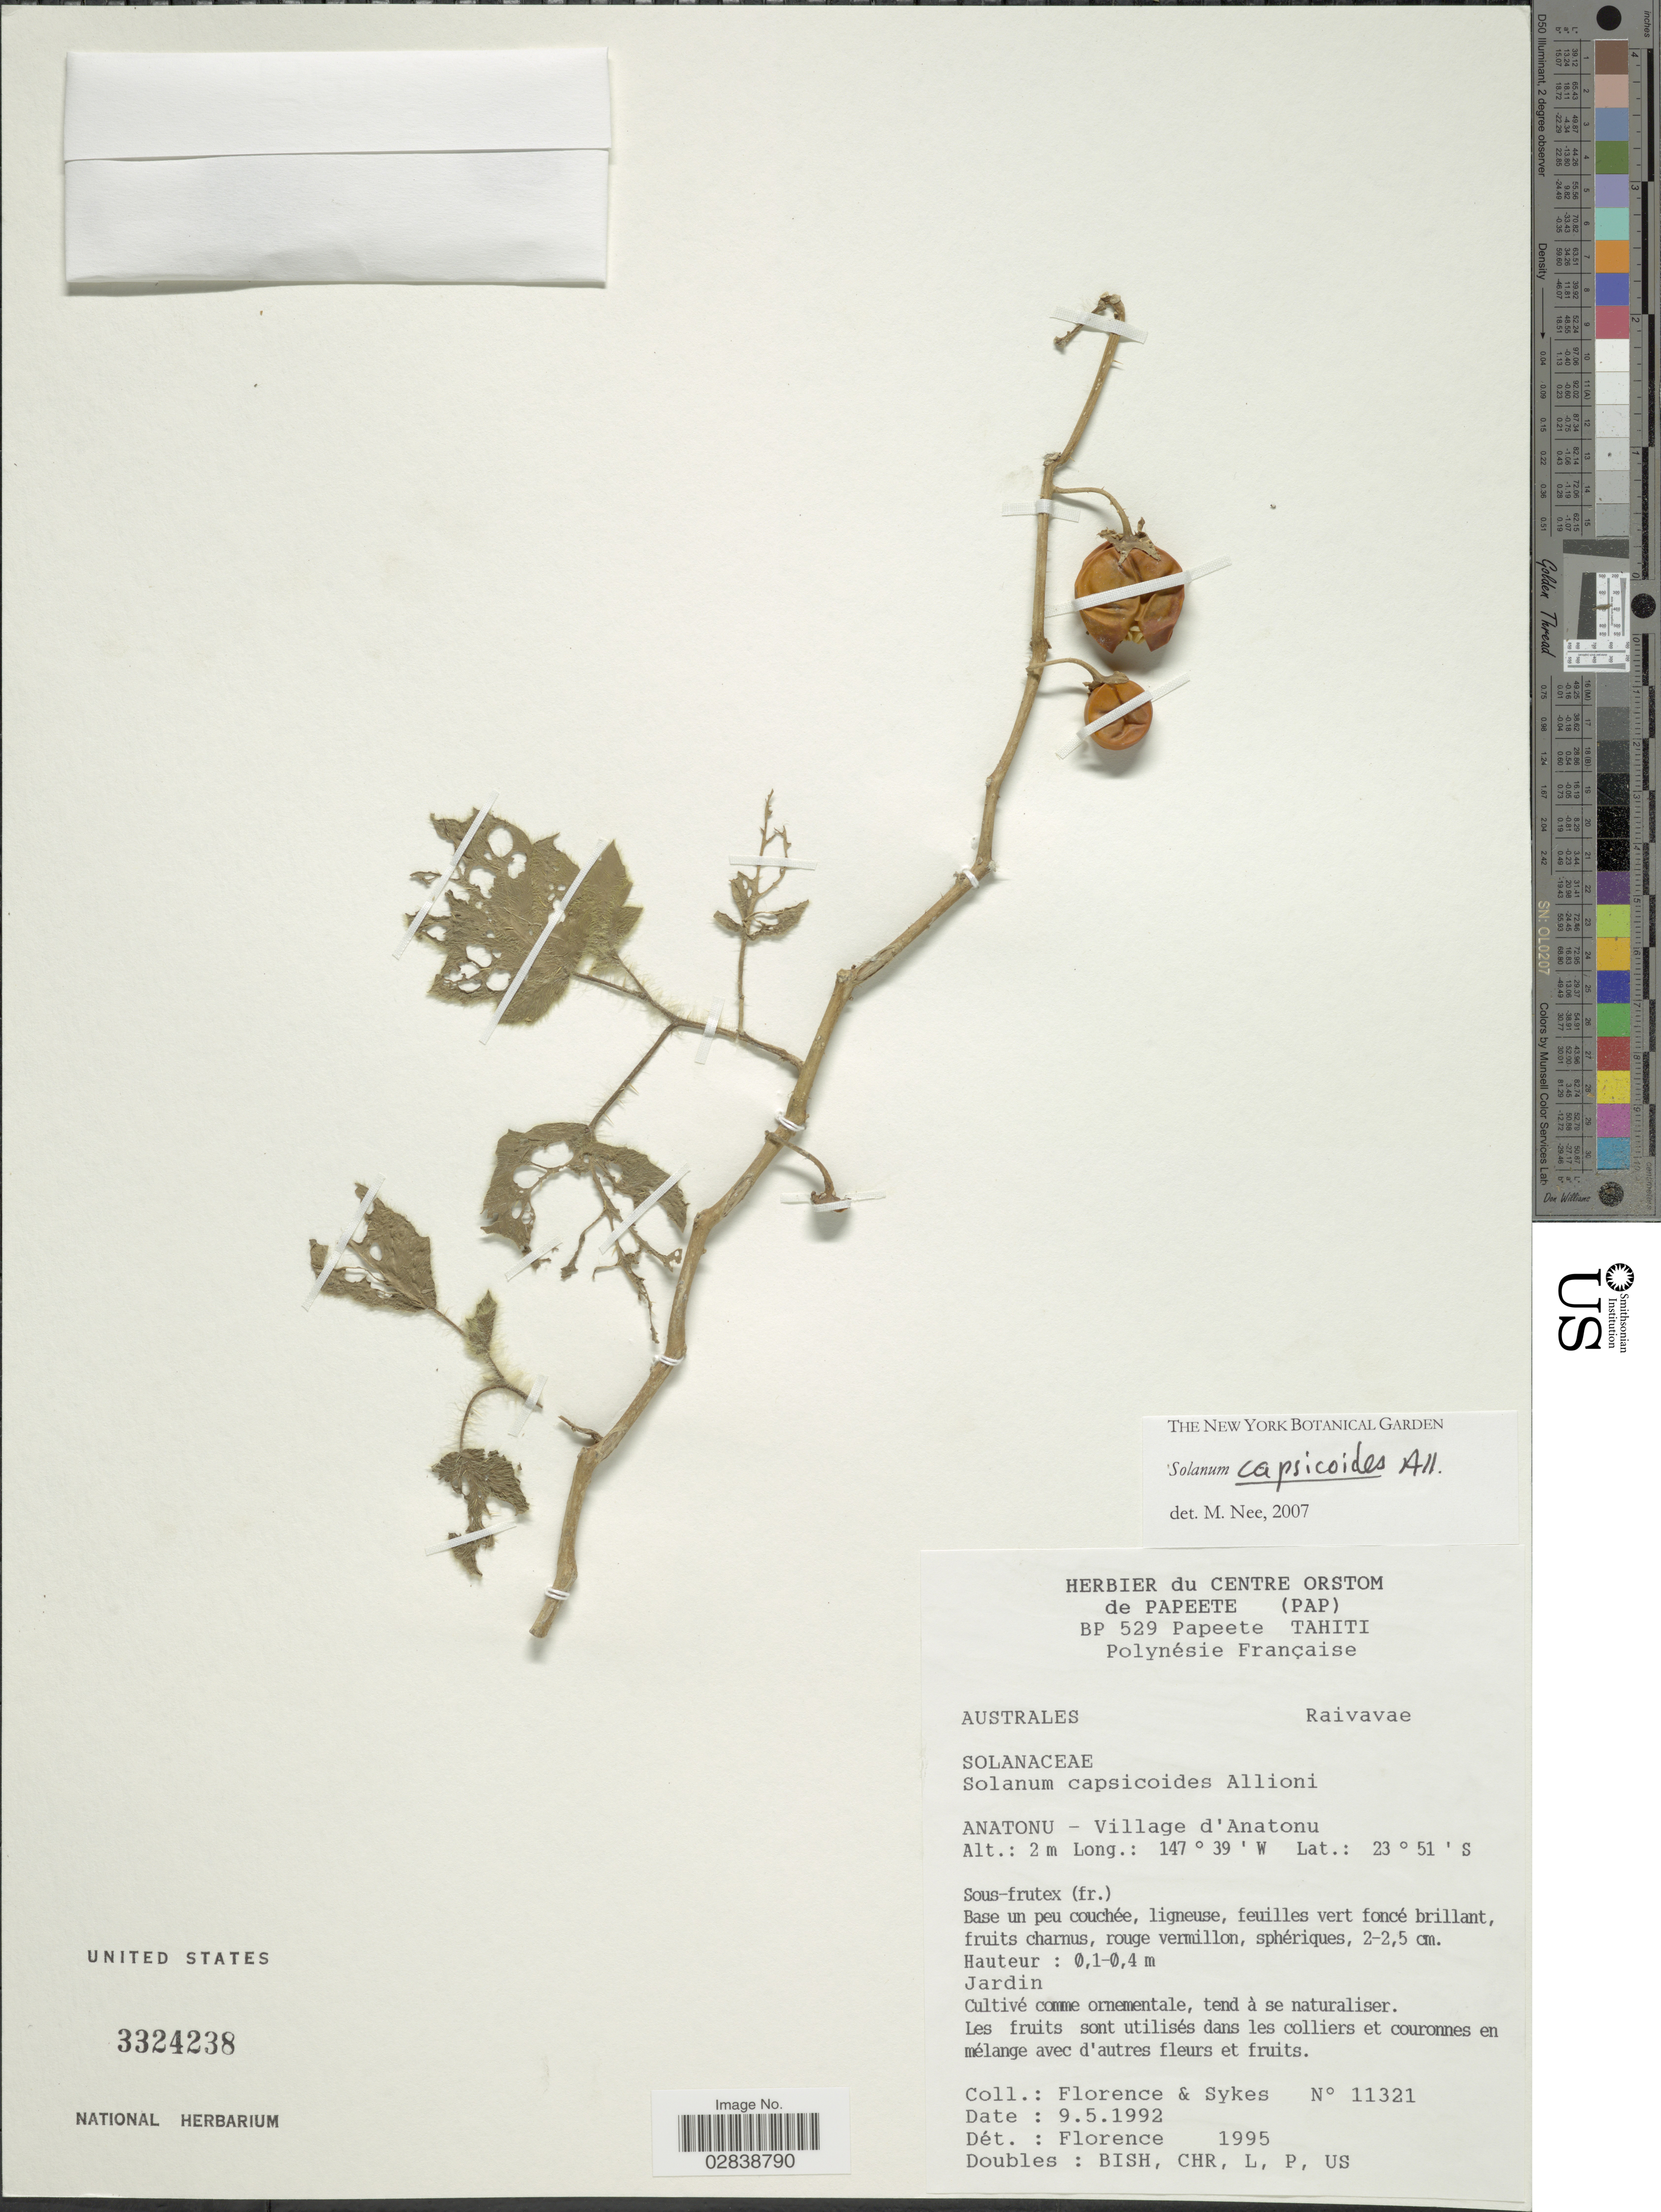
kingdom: Plantae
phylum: Tracheophyta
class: Magnoliopsida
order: Solanales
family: Solanaceae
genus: Solanum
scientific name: Solanum capsicoides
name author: All.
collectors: -. Florence & Sykes, --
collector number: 11321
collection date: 1992-05-09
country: French Polynesia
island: Raivavae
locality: Australes, Raivavae. Anatonu - Village d'Anatonu.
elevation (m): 2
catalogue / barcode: US 3324238